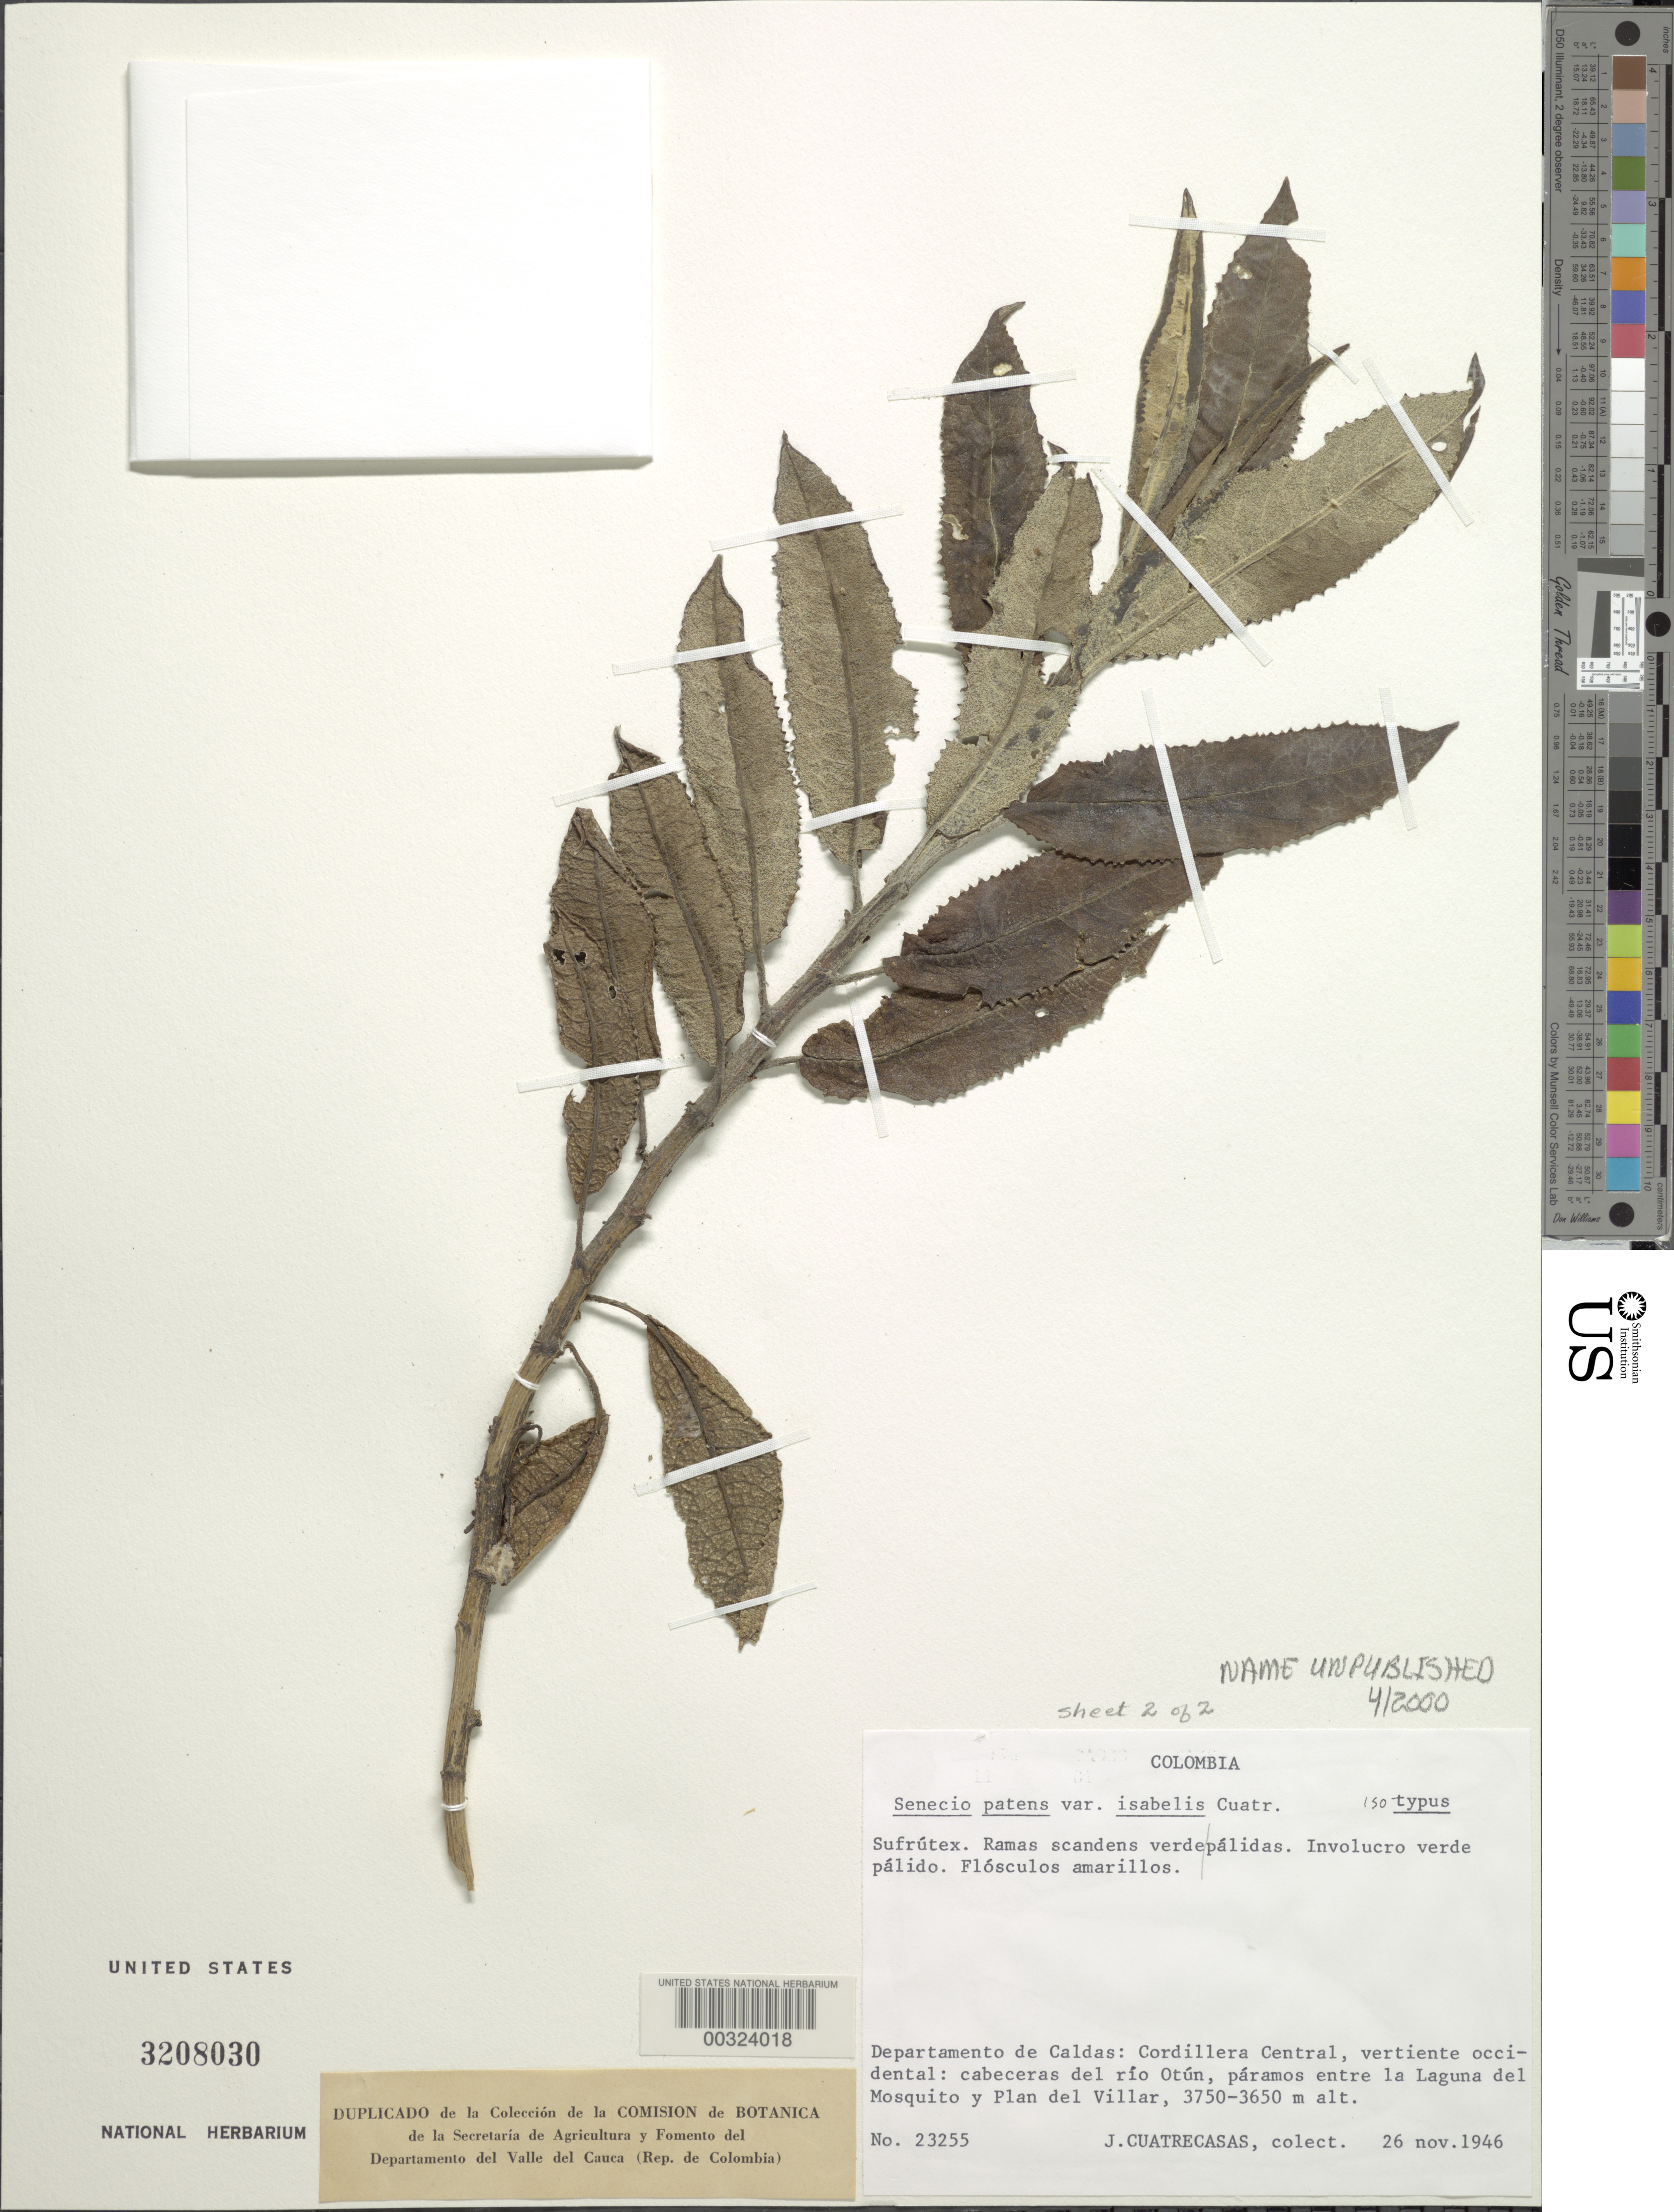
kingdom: Plantae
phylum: Tracheophyta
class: Magnoliopsida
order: Asterales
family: Asteraceae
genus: Senecio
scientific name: Senecio patens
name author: (Kunth) DC.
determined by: Salomon, Luciana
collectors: J. Cuatrecasas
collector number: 23255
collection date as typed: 26 Nov 1946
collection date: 1946-11-26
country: Colombia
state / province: Caldas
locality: Cordillera Central, Vertiente Occidental, Cabecera del Rio Otun, Paramos entre la Laguna del Mosquito y Plan del Villar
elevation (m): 3650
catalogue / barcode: US 3208030